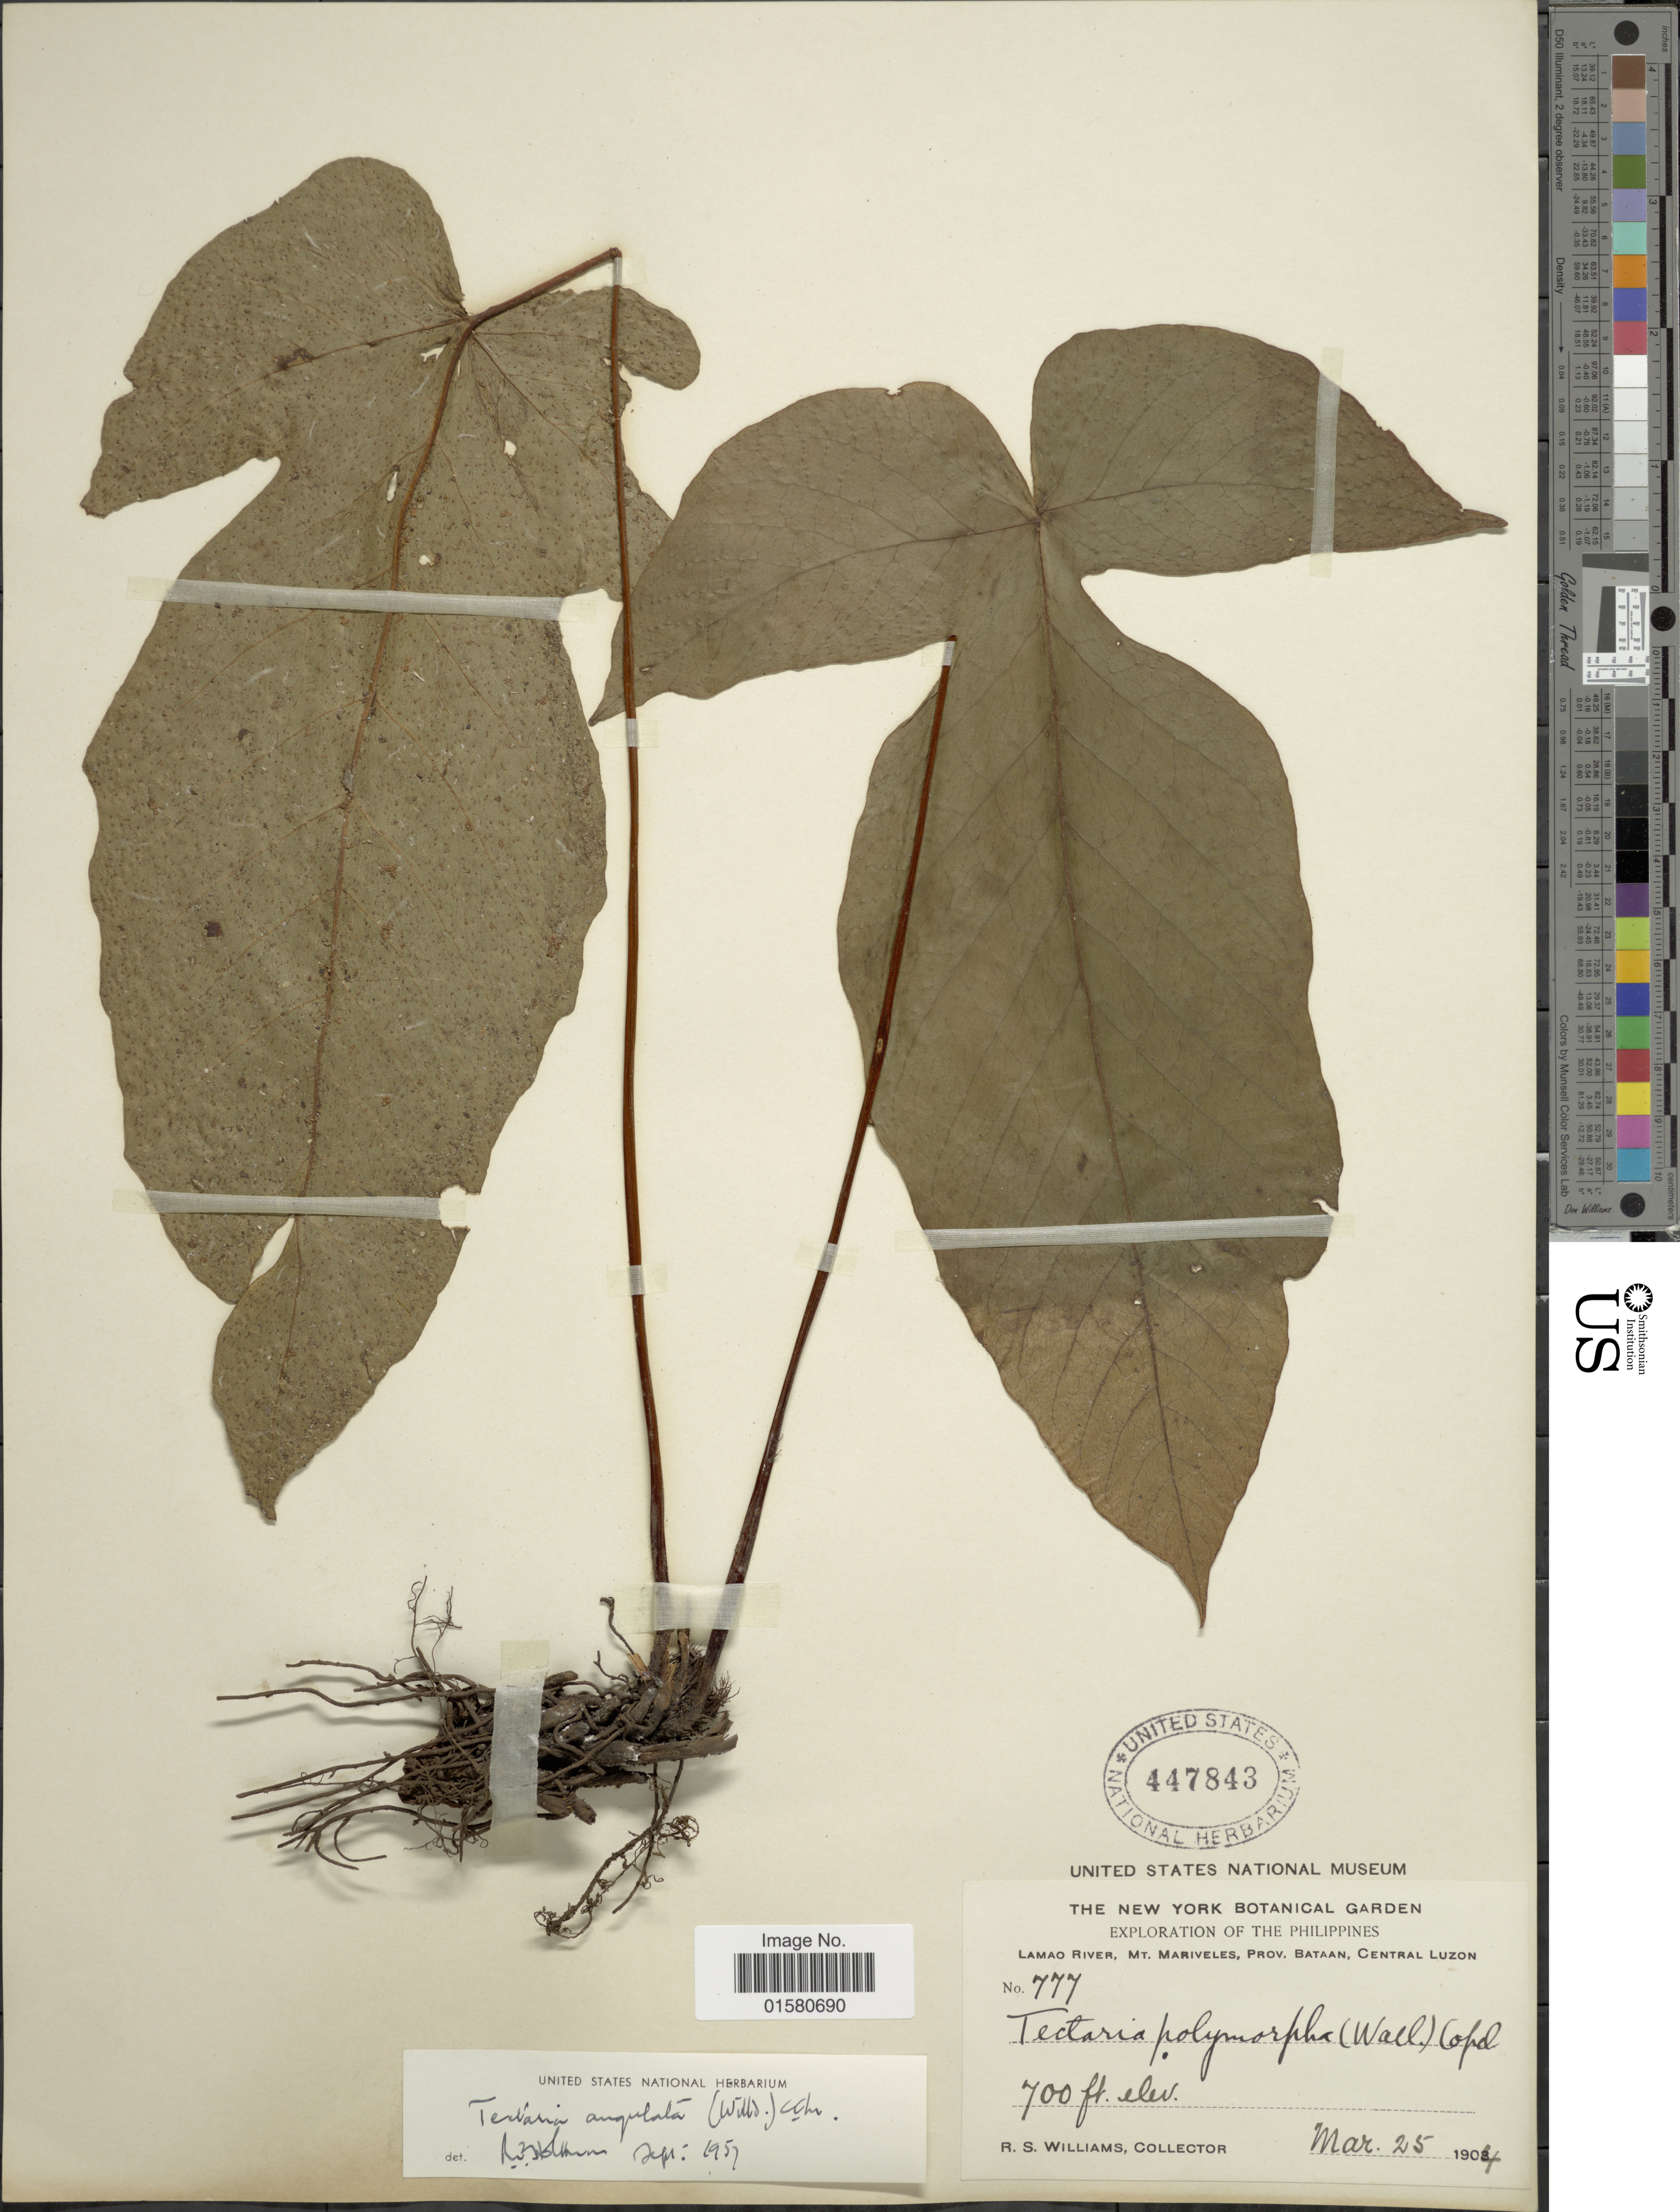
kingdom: Plantae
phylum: Tracheophyta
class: Polypodiopsida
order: Polypodiales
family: Tectariaceae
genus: Tectaria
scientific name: Tectaria angulata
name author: (Willd.) Copel.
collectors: R. S. Williams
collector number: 777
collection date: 1904-03-25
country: Philippines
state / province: Central Luzon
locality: Lamao River, Mt. Mariveles, Prov. Bataan, Central Luzon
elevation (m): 213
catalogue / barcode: US 447843